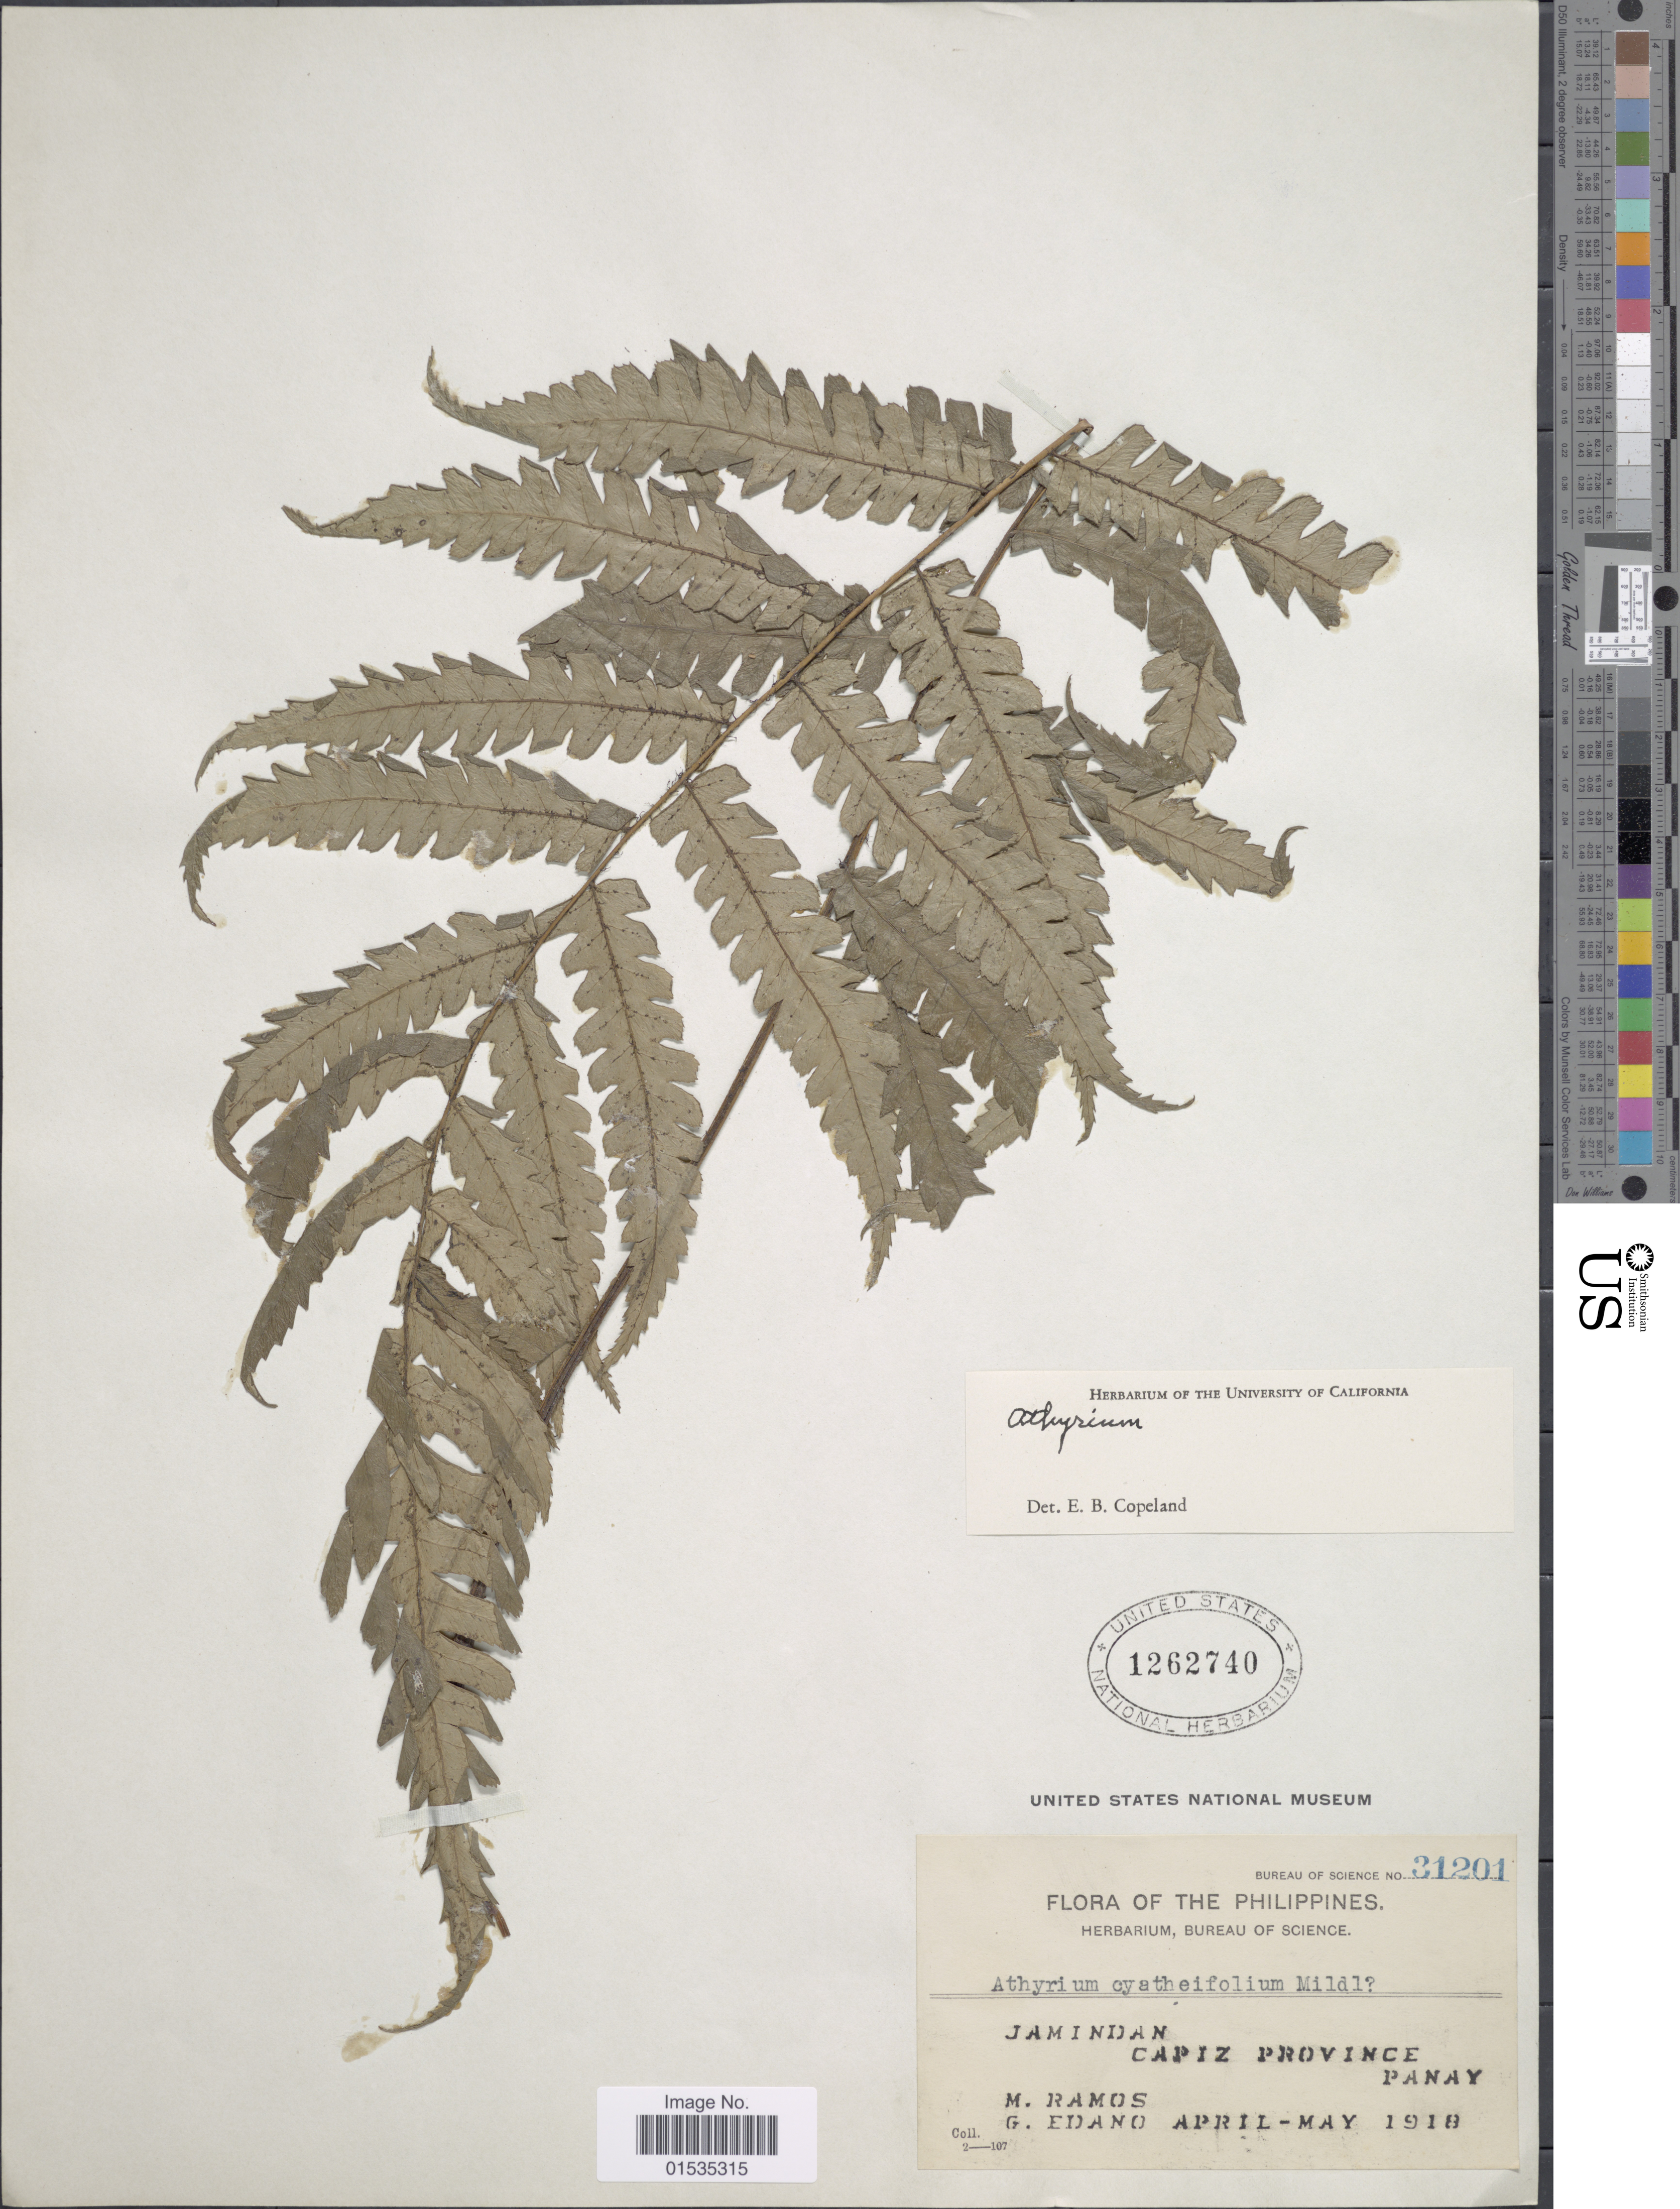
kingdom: Plantae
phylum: Tracheophyta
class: Polypodiopsida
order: Polypodiales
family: Athyriaceae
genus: Diplazium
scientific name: Diplazium sp.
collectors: M. Ramos & G. Edaño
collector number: Bureau of Science 31201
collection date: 1918-04/1918-05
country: Philippines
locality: Jamindan, Capiz Province, Panay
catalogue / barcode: US 1262740